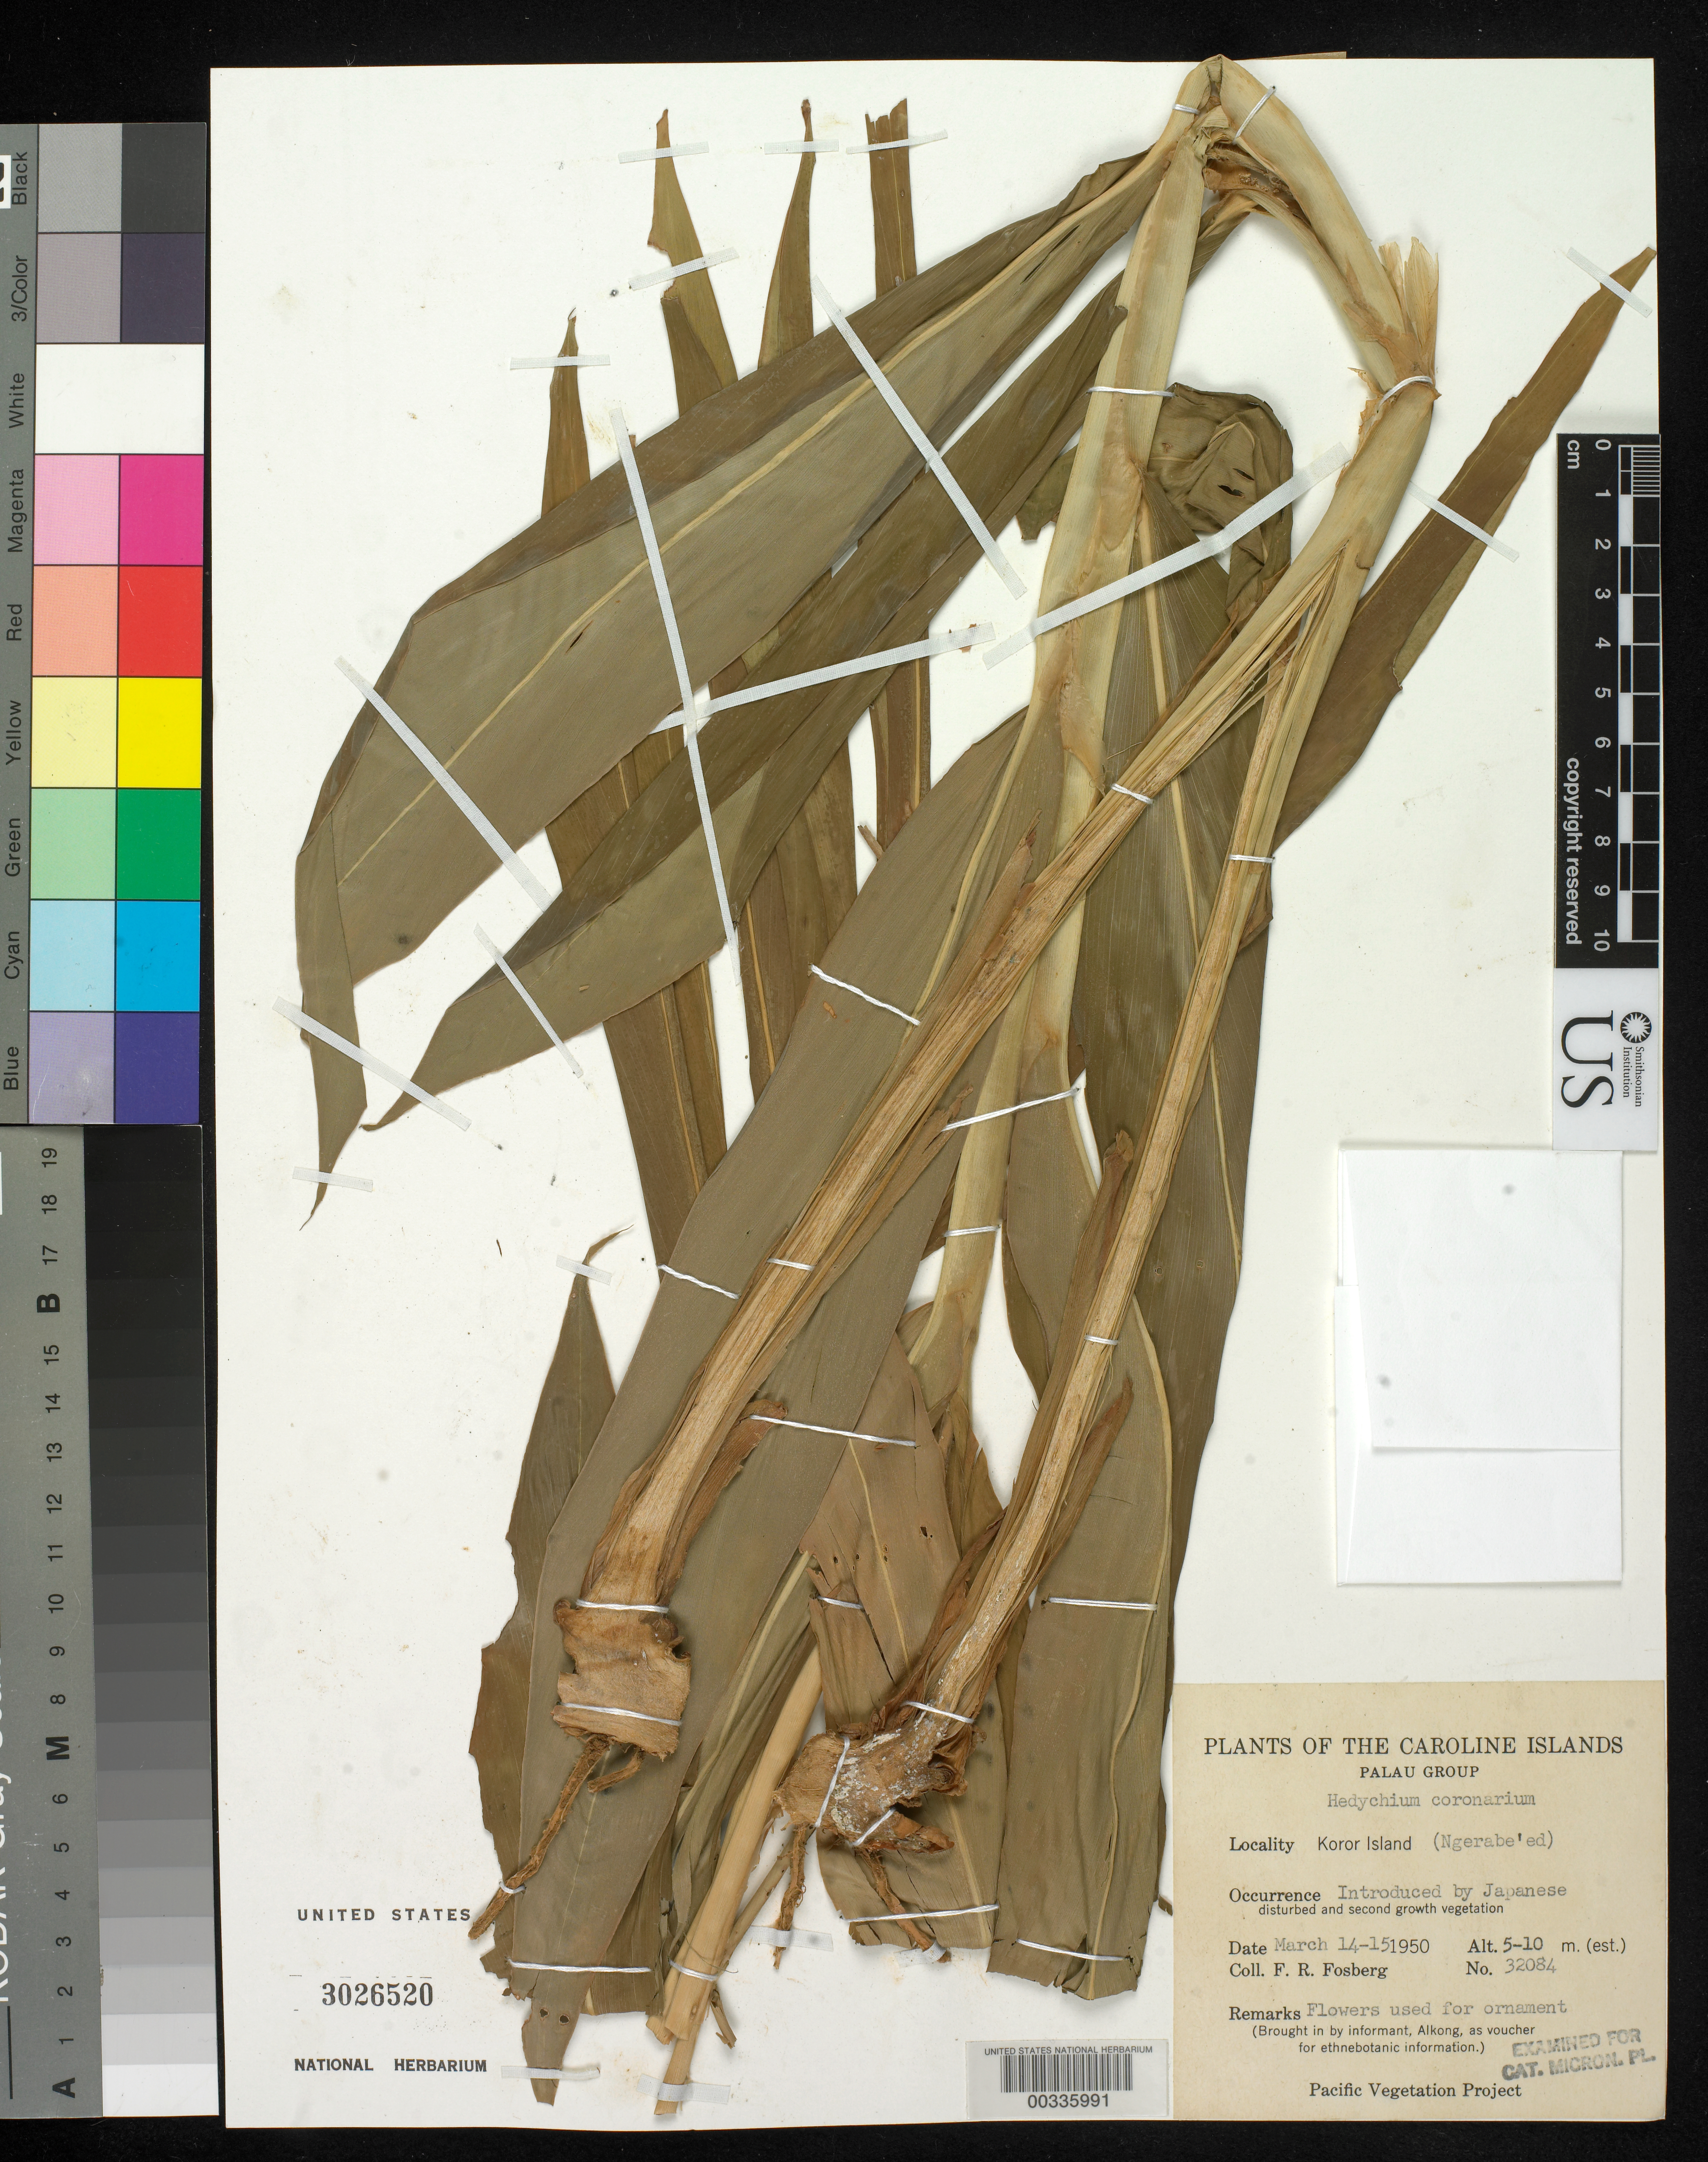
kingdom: Plantae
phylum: Tracheophyta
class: Liliopsida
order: Zingiberales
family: Zingiberaceae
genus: Hedychium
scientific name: Hedychium coronarium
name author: J. Koenig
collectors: F. R. Fosberg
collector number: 32084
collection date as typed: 14 Mar 1950 to 15 Mar 1950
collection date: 1950-03-14/1950-03-15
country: Palau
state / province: Koror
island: Oreor (Koror)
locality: Palau group, Koror Island (Ngerabe'ed)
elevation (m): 5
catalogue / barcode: US 3026520